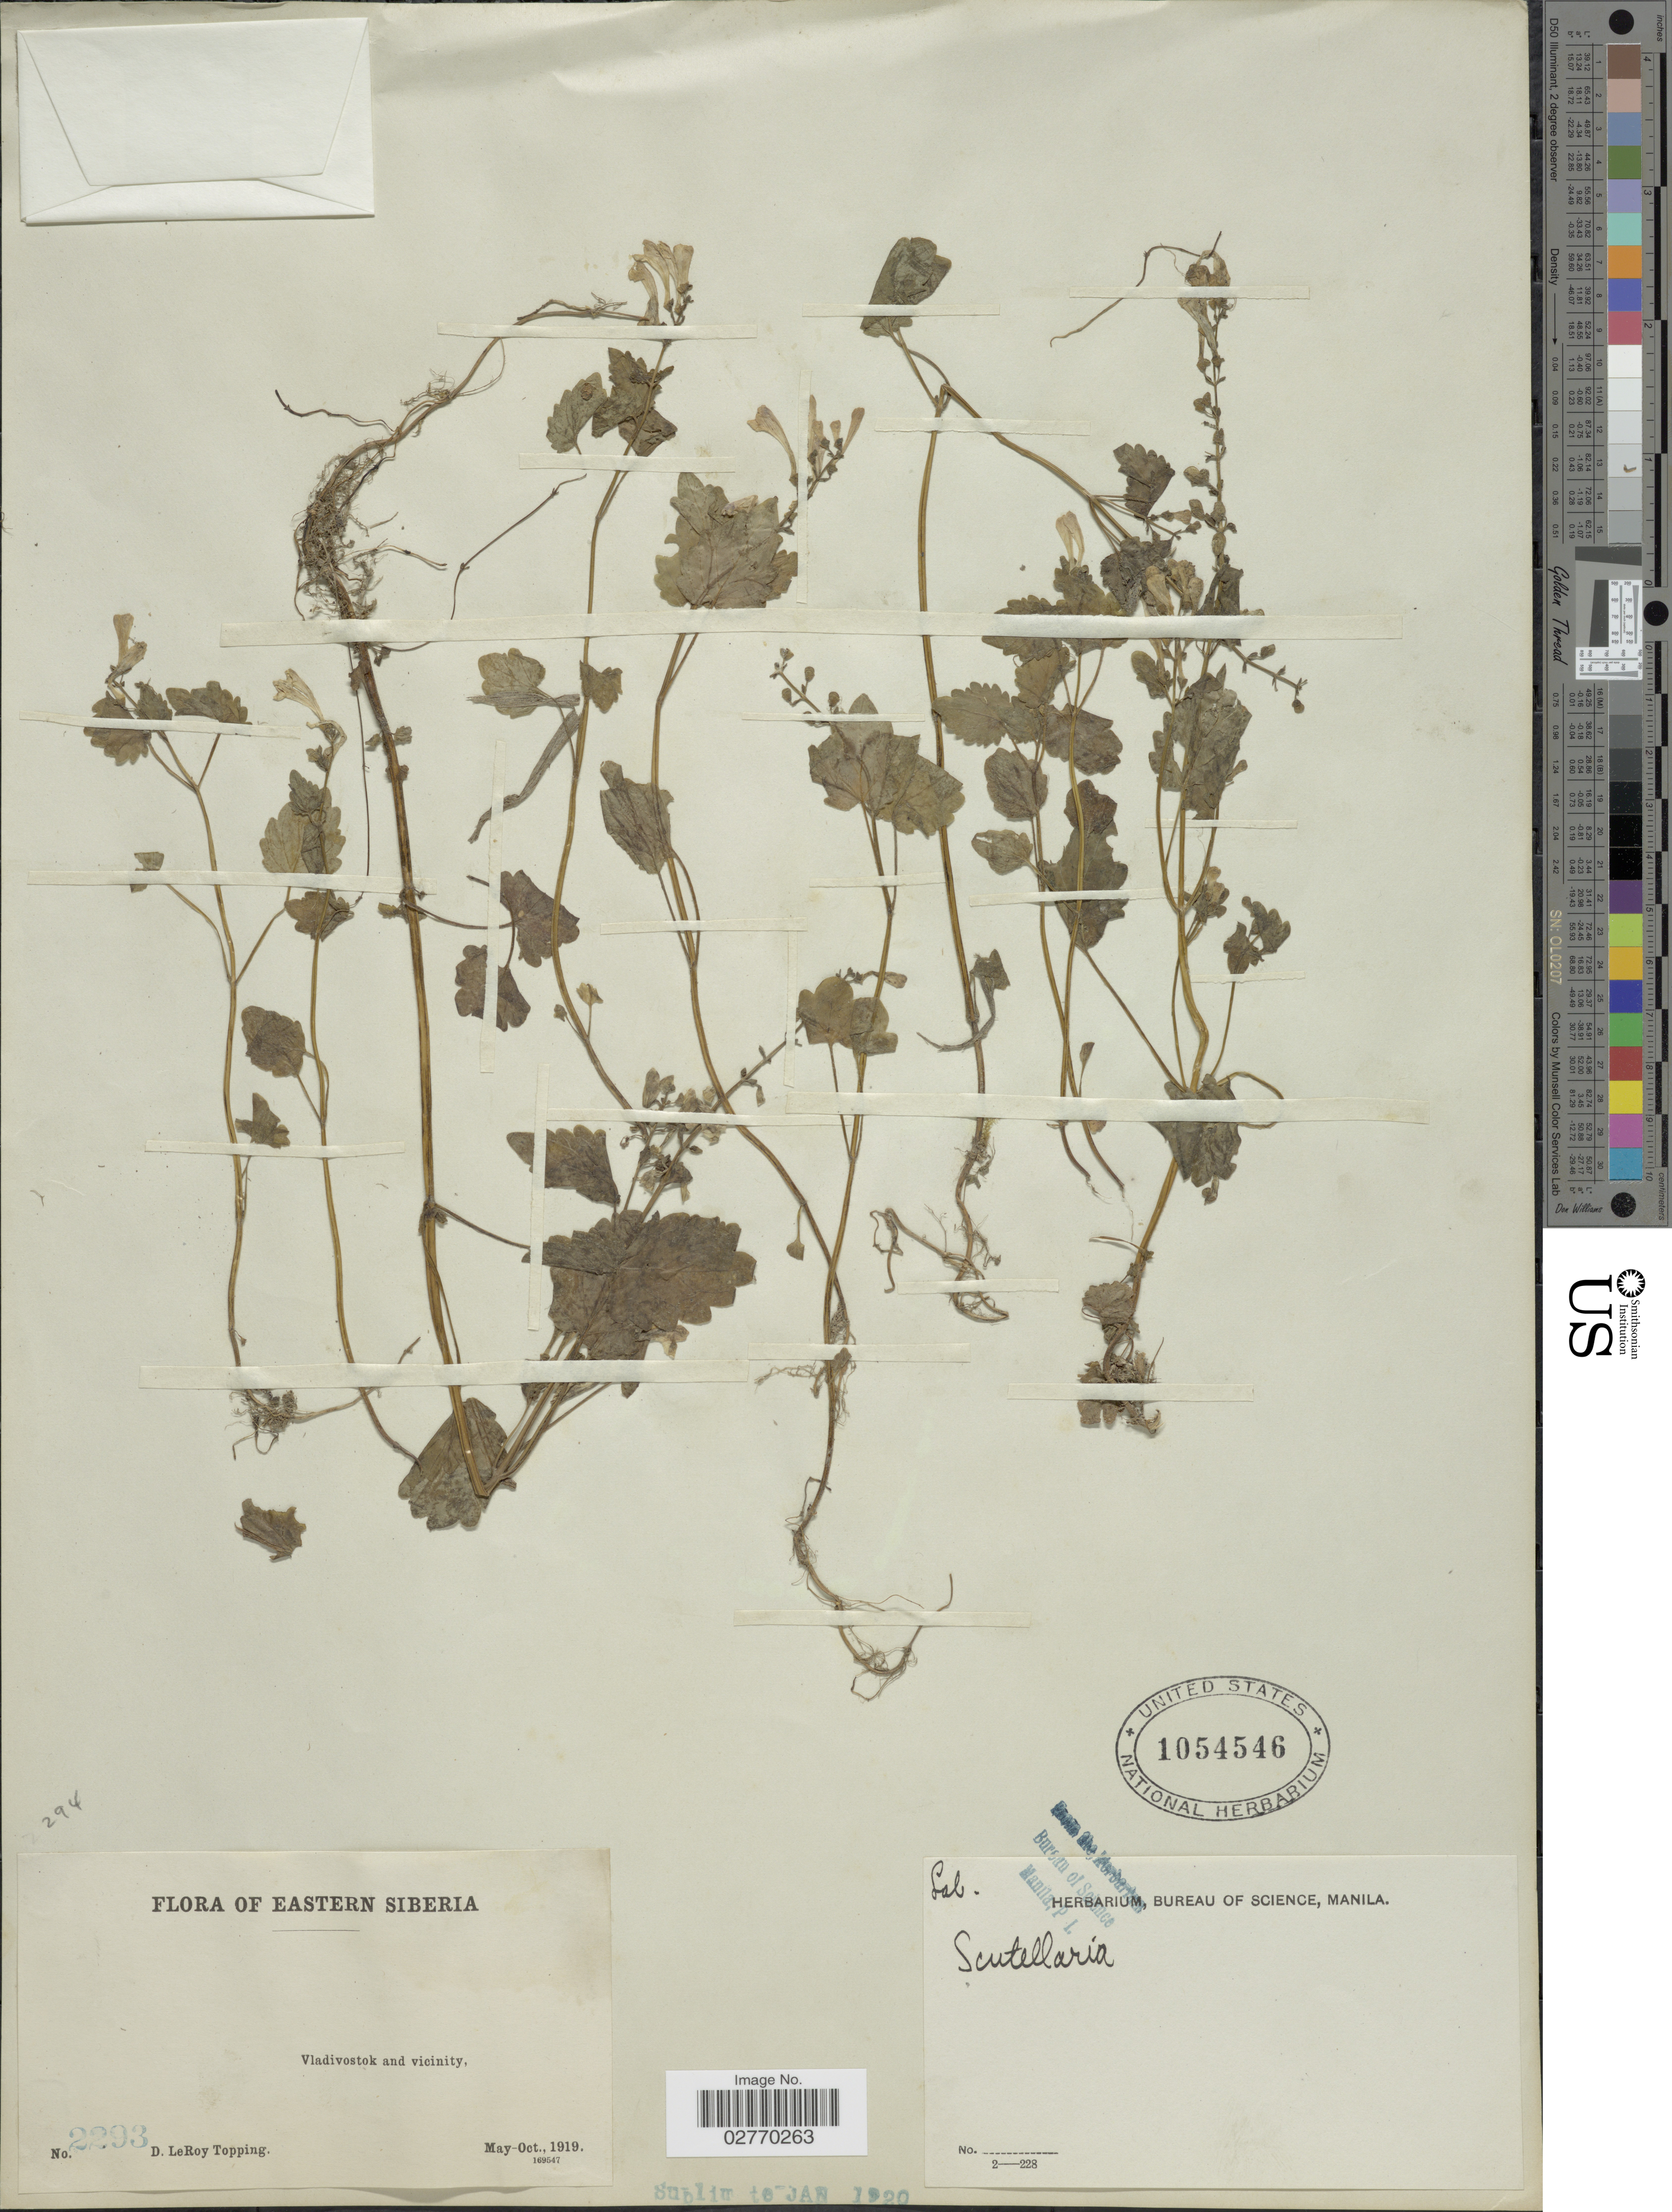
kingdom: Plantae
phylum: Tracheophyta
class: Magnoliopsida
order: Lamiales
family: Lamiaceae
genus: Scutellaria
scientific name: Scutellaria sp.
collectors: D. L. Topping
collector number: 2293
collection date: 1919-05/1919-10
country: Russian Federation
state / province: Primorsky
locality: Eastern Siberia. Vladivostok and vicinity.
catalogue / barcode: US 1054546